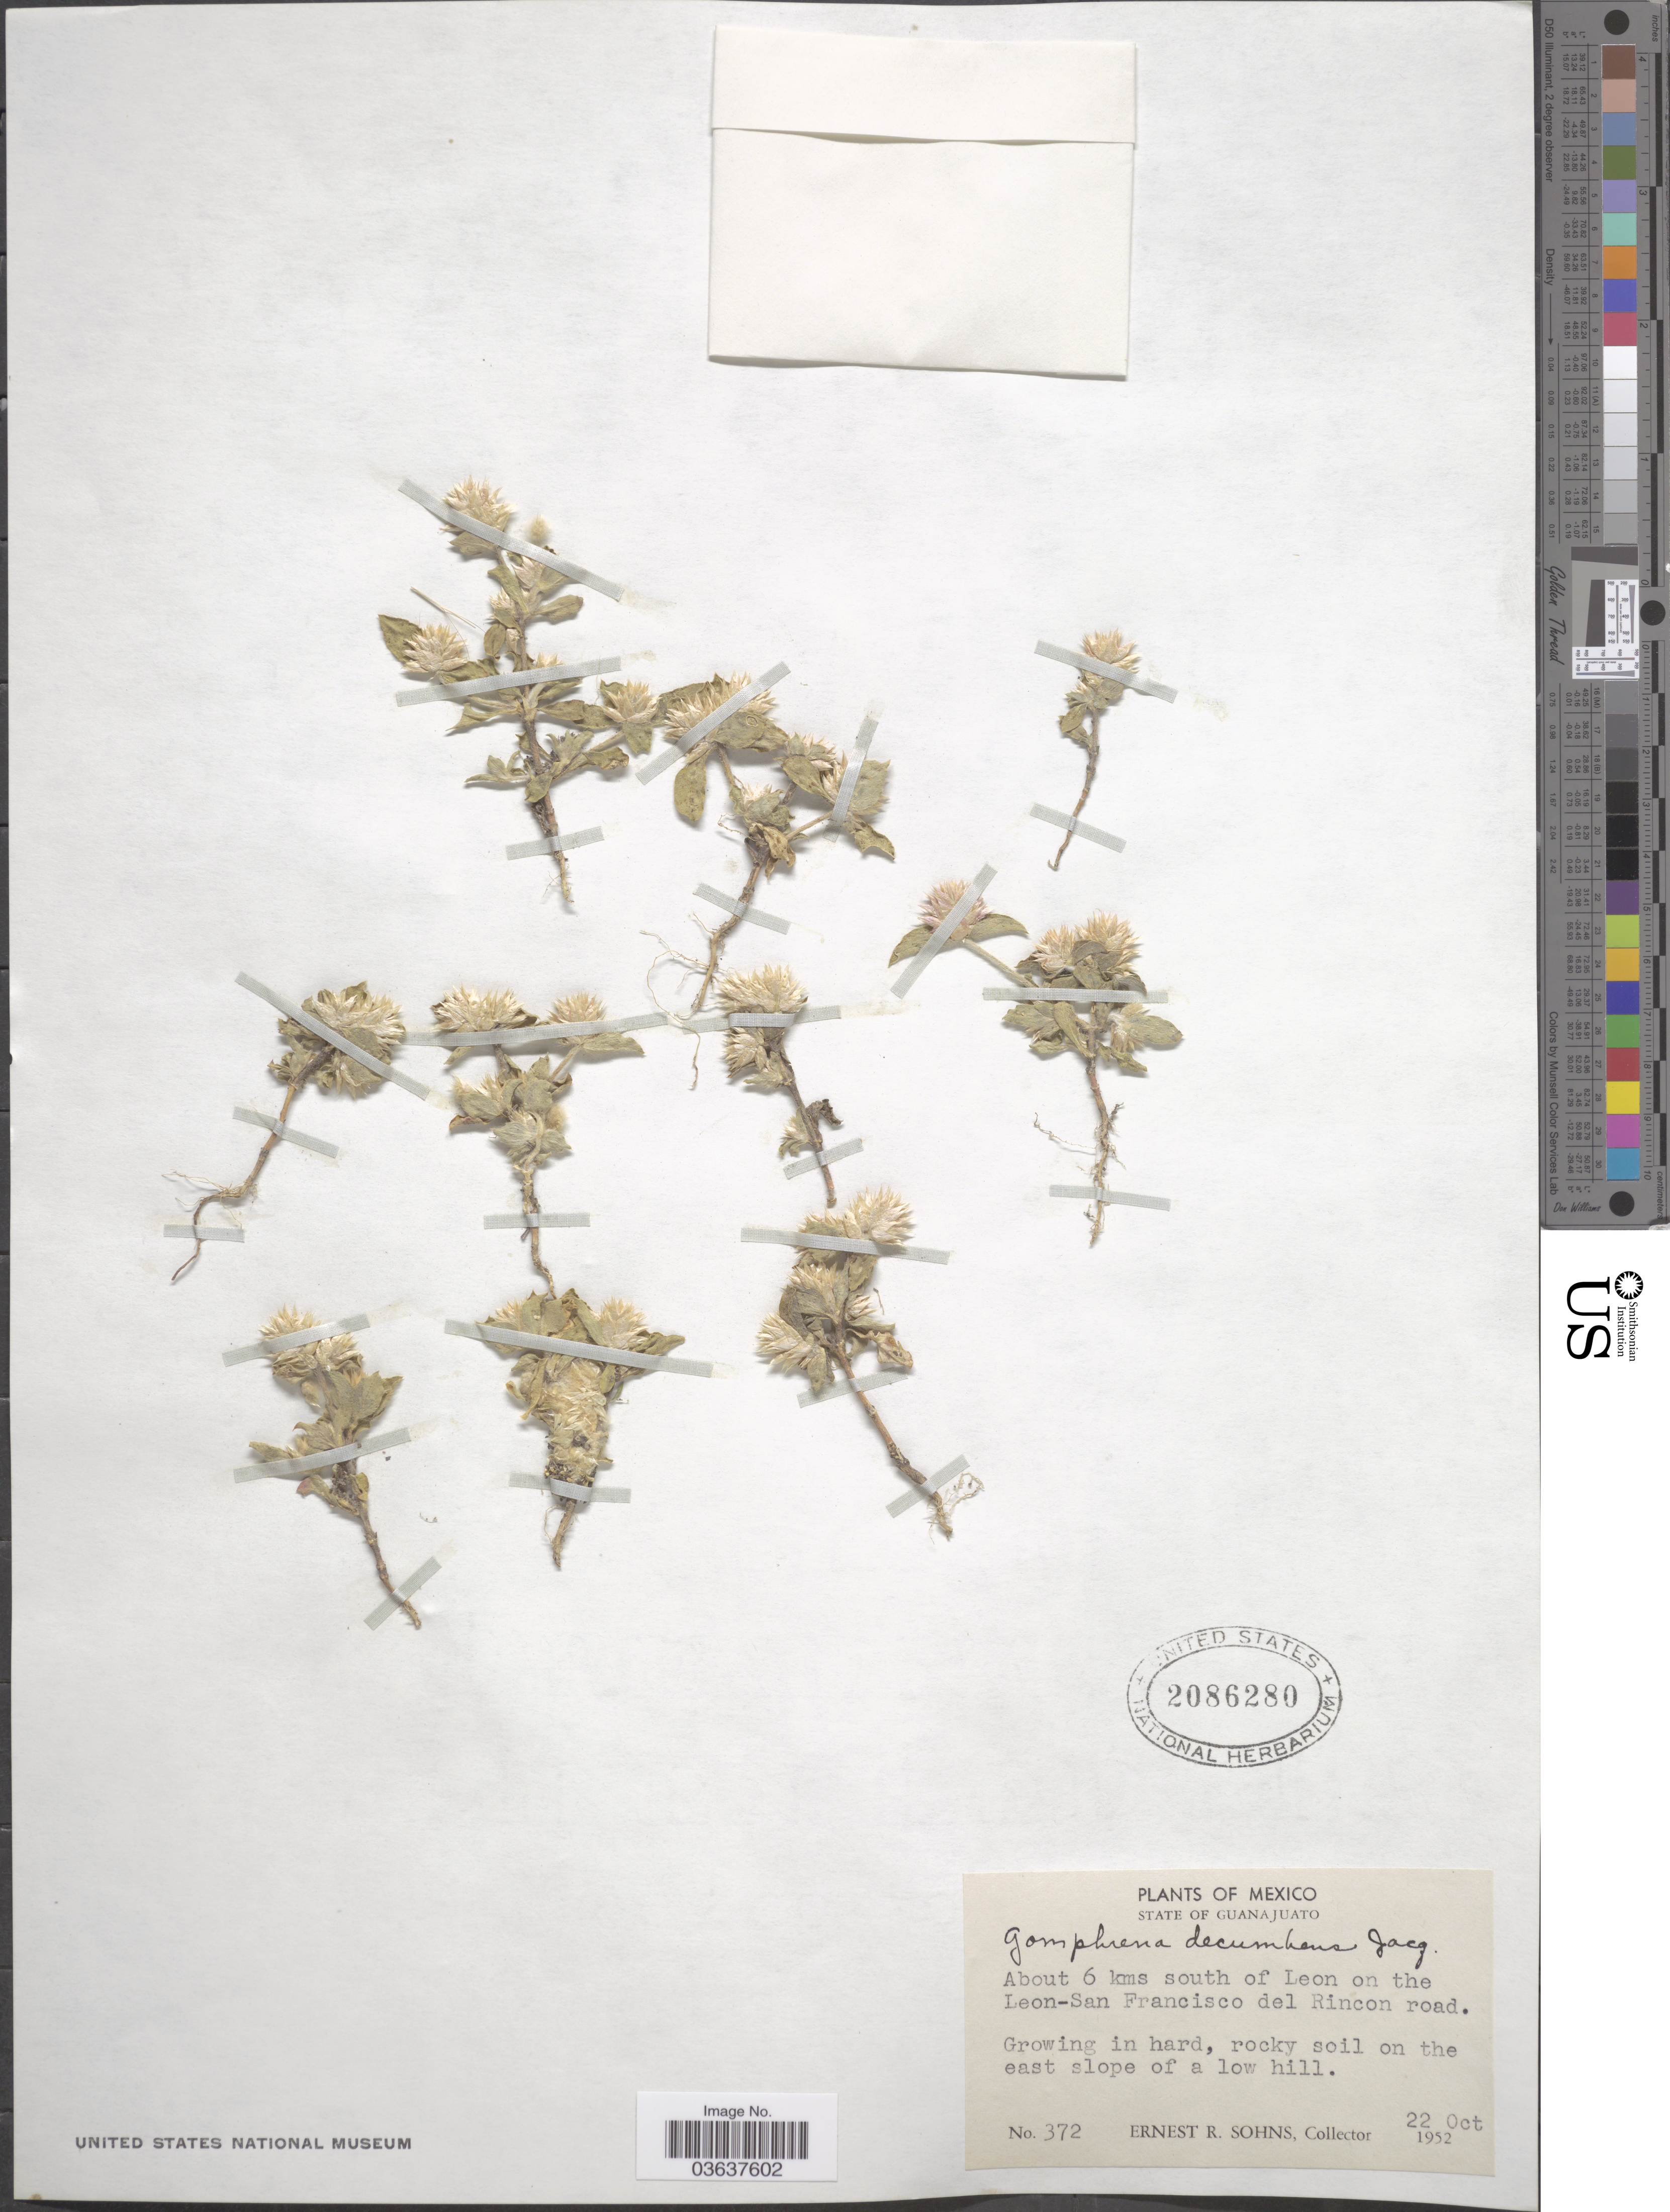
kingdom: Plantae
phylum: Tracheophyta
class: Magnoliopsida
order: Caryophyllales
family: Amaranthaceae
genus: Gomphrena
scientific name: Gomphrena decumbens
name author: Jacq.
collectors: E. R. Sohns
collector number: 372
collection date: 1952-10-22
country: Mexico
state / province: Guanajuato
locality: About 6 kms south of Leon on the Leon-San Francisco del Rincon road.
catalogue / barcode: US 2086280